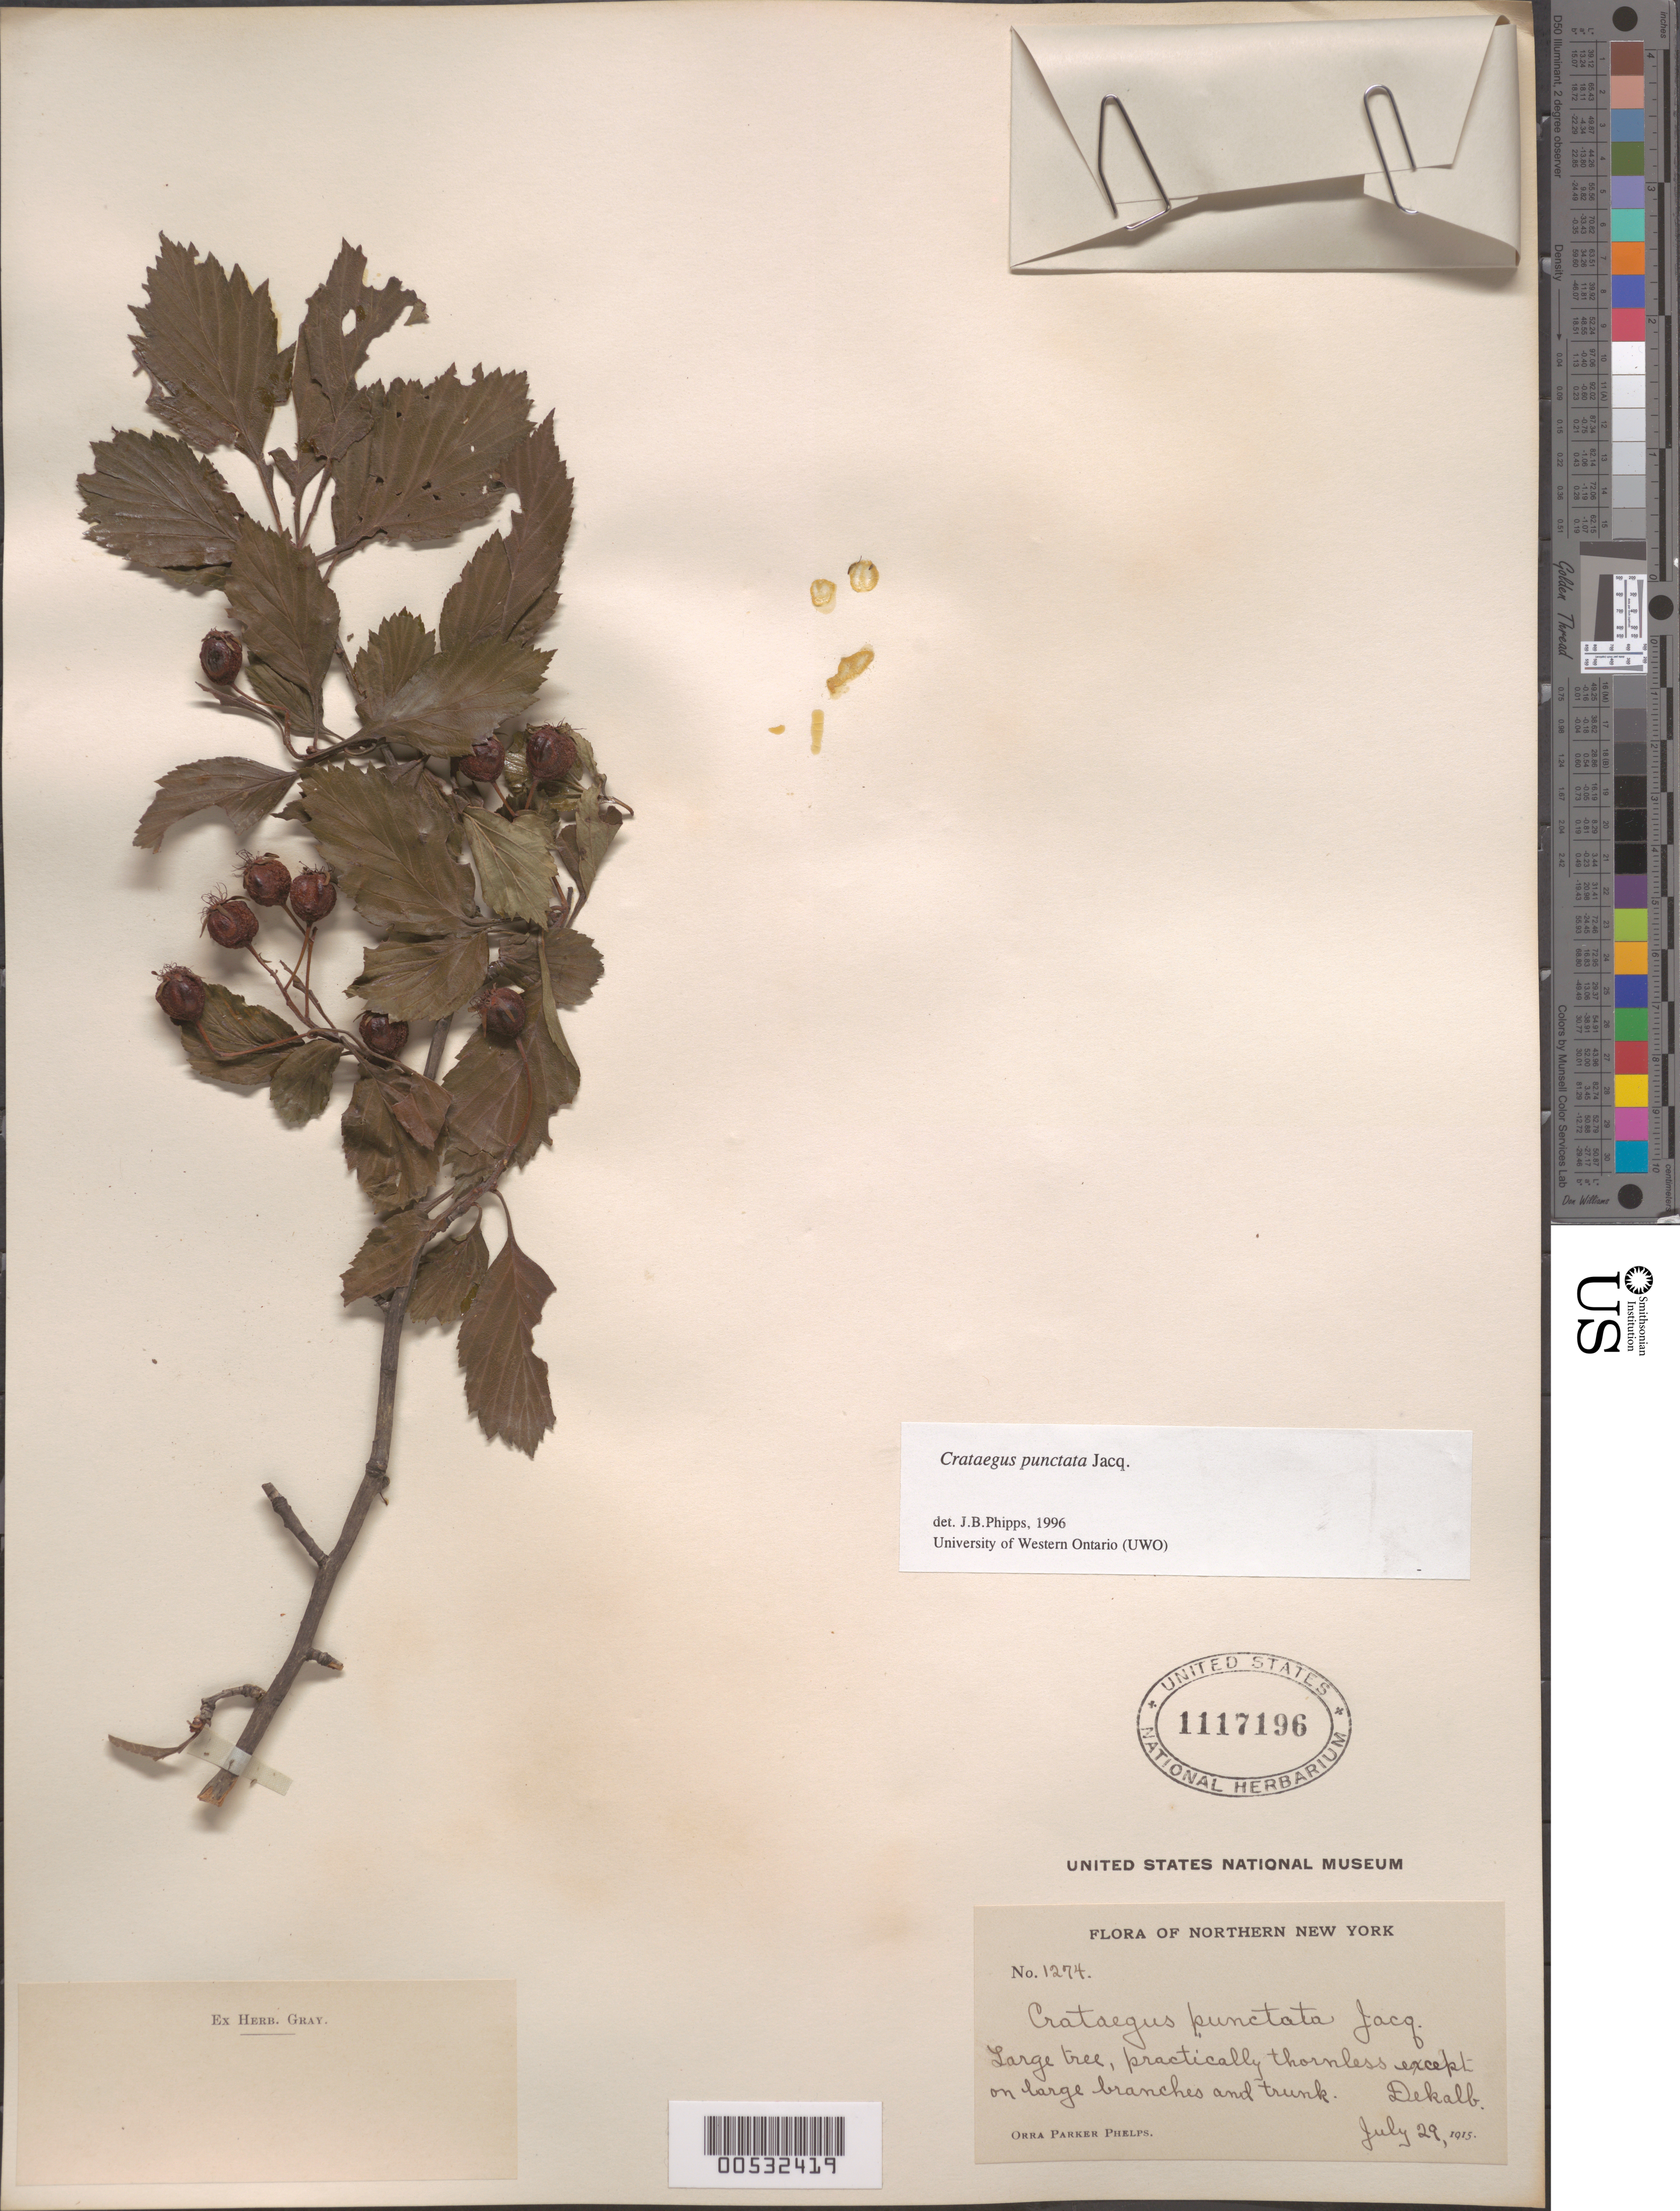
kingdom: Plantae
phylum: Tracheophyta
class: Magnoliopsida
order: Rosales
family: Rosaceae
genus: Crataegus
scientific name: Crataegus punctata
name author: Jacq.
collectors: O. P. Phelps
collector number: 1274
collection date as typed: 29 Jul 1915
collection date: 1915-07-29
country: United States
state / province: New York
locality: DeKalb, northern New York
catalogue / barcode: US 1117196